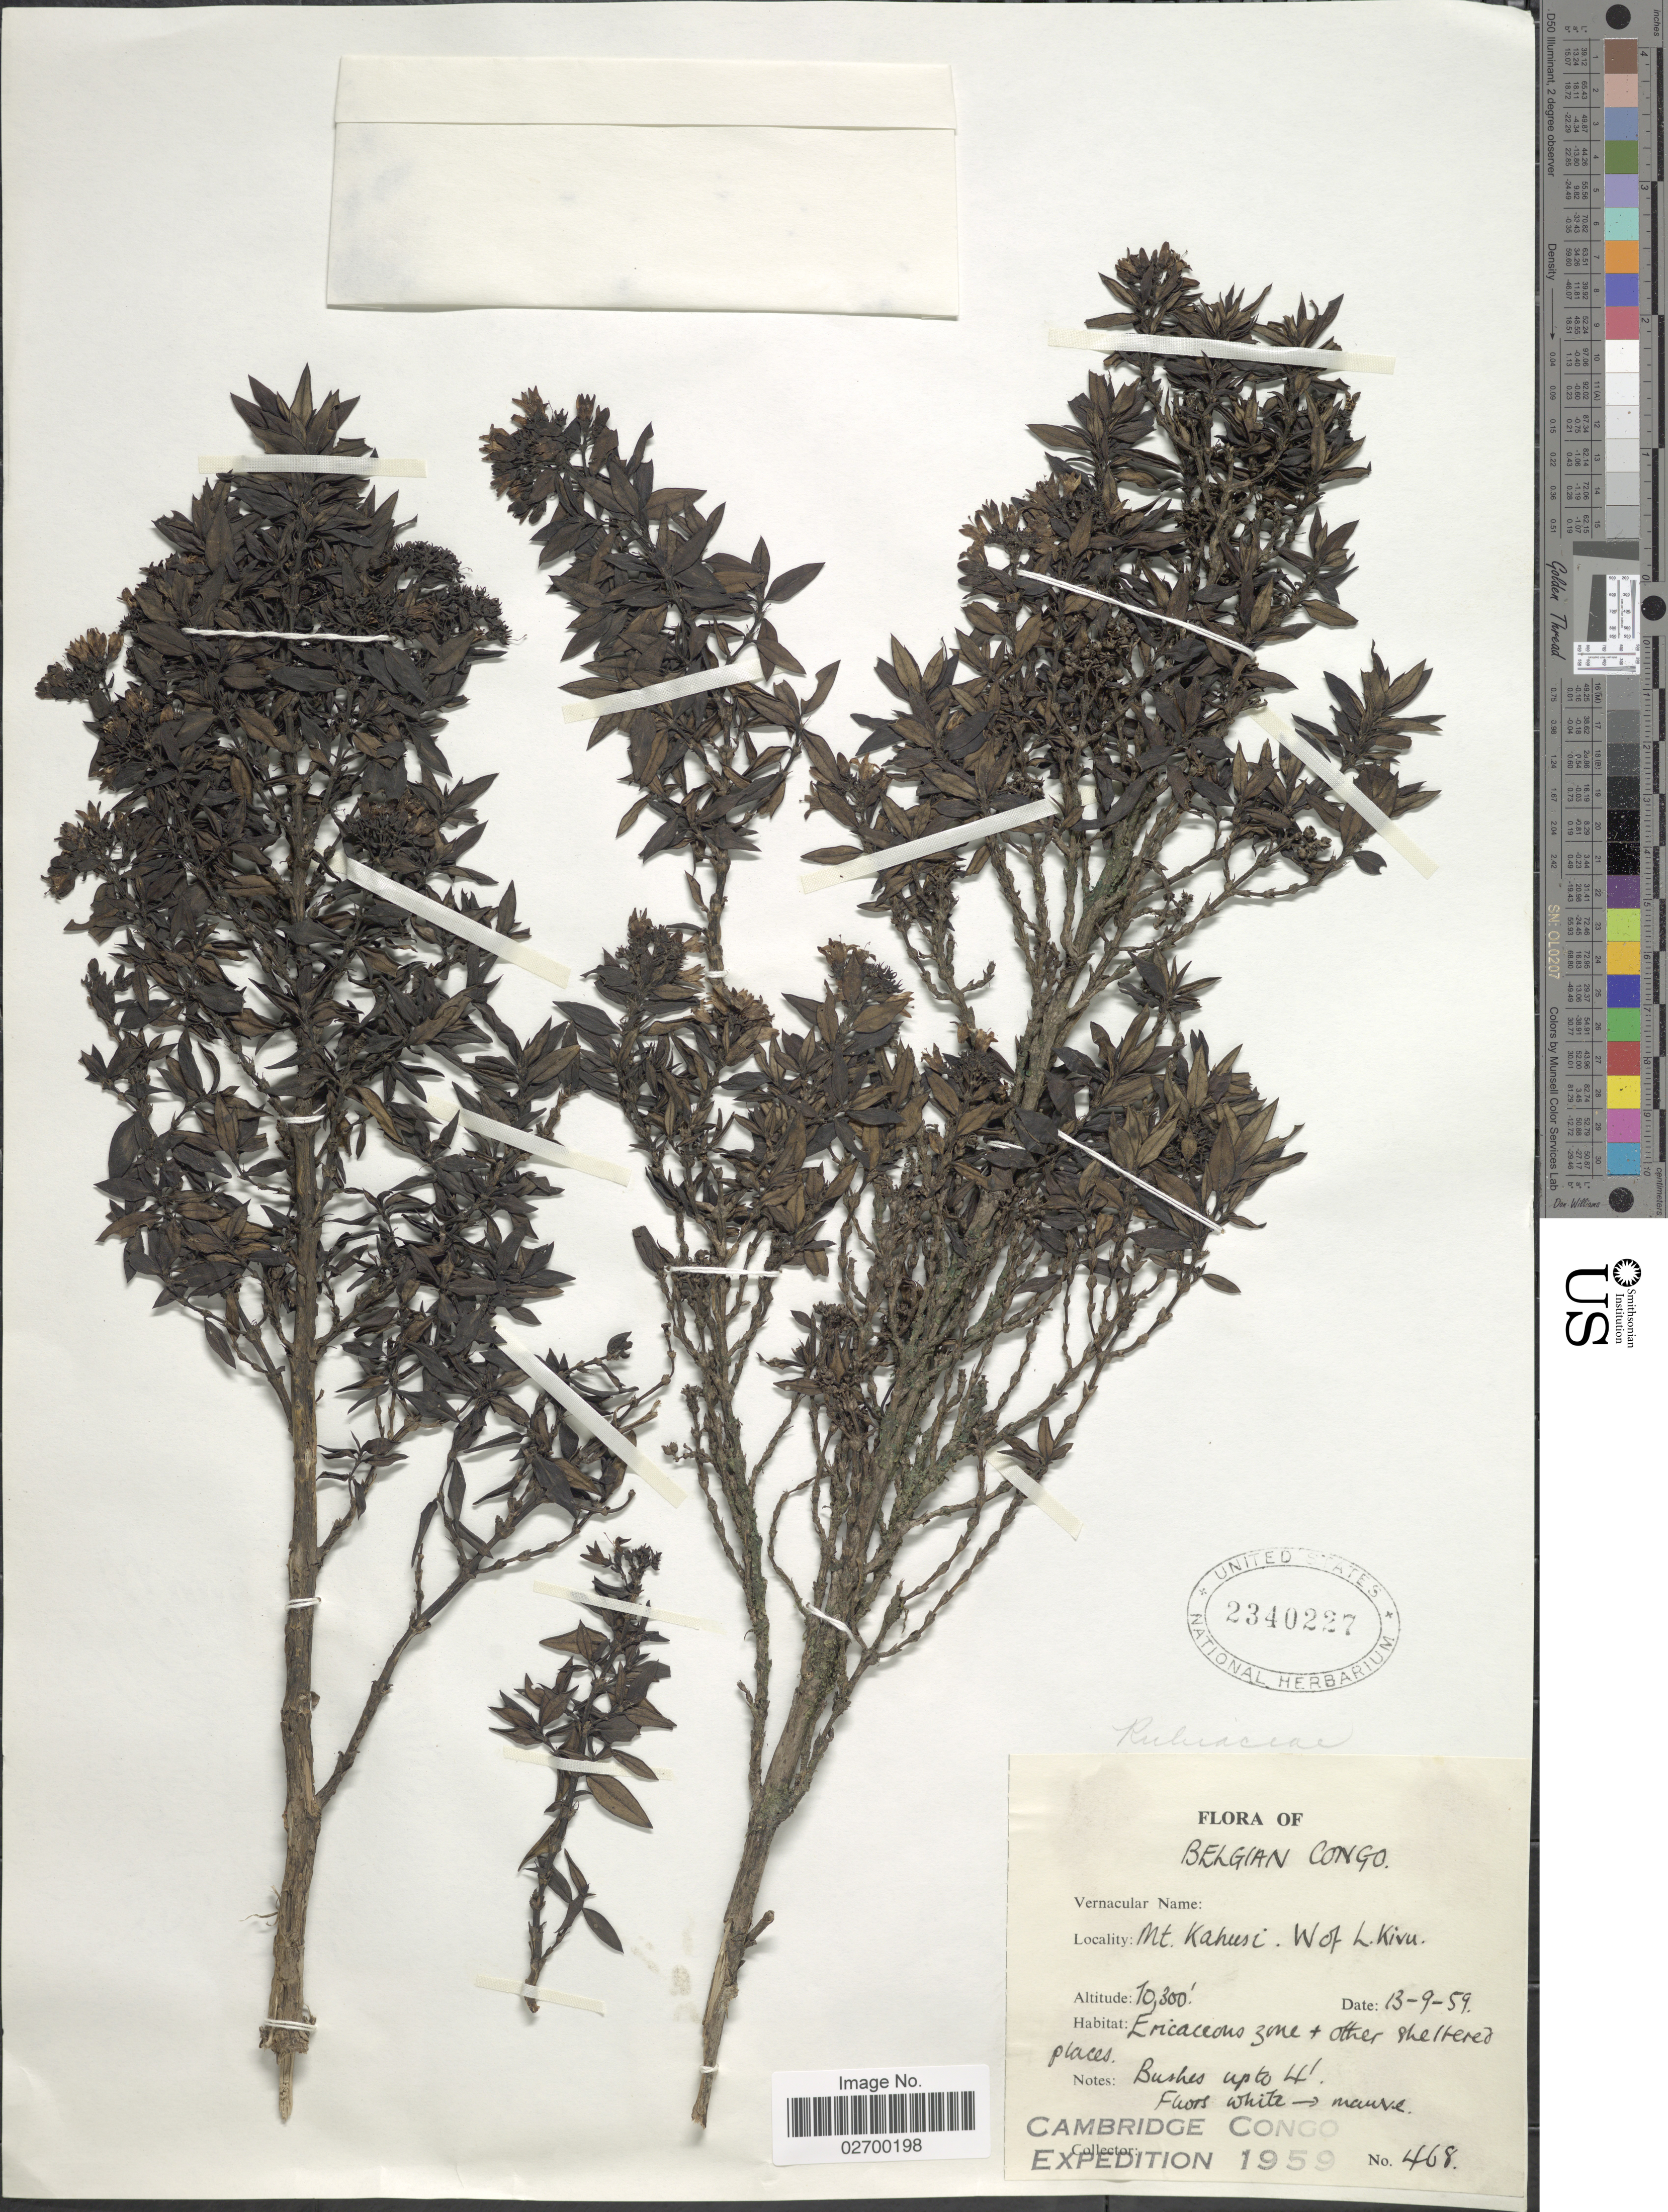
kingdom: Plantae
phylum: Tracheophyta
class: Magnoliopsida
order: Gentianales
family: Rubiaceae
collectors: Cambridge Congo Expedition 1959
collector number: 468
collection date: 1959-09-13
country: Congo, Democratic Republic of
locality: Belgian Congo. Mt. Kahusi. W of Lake Kivu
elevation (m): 3139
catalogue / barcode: US 2340227